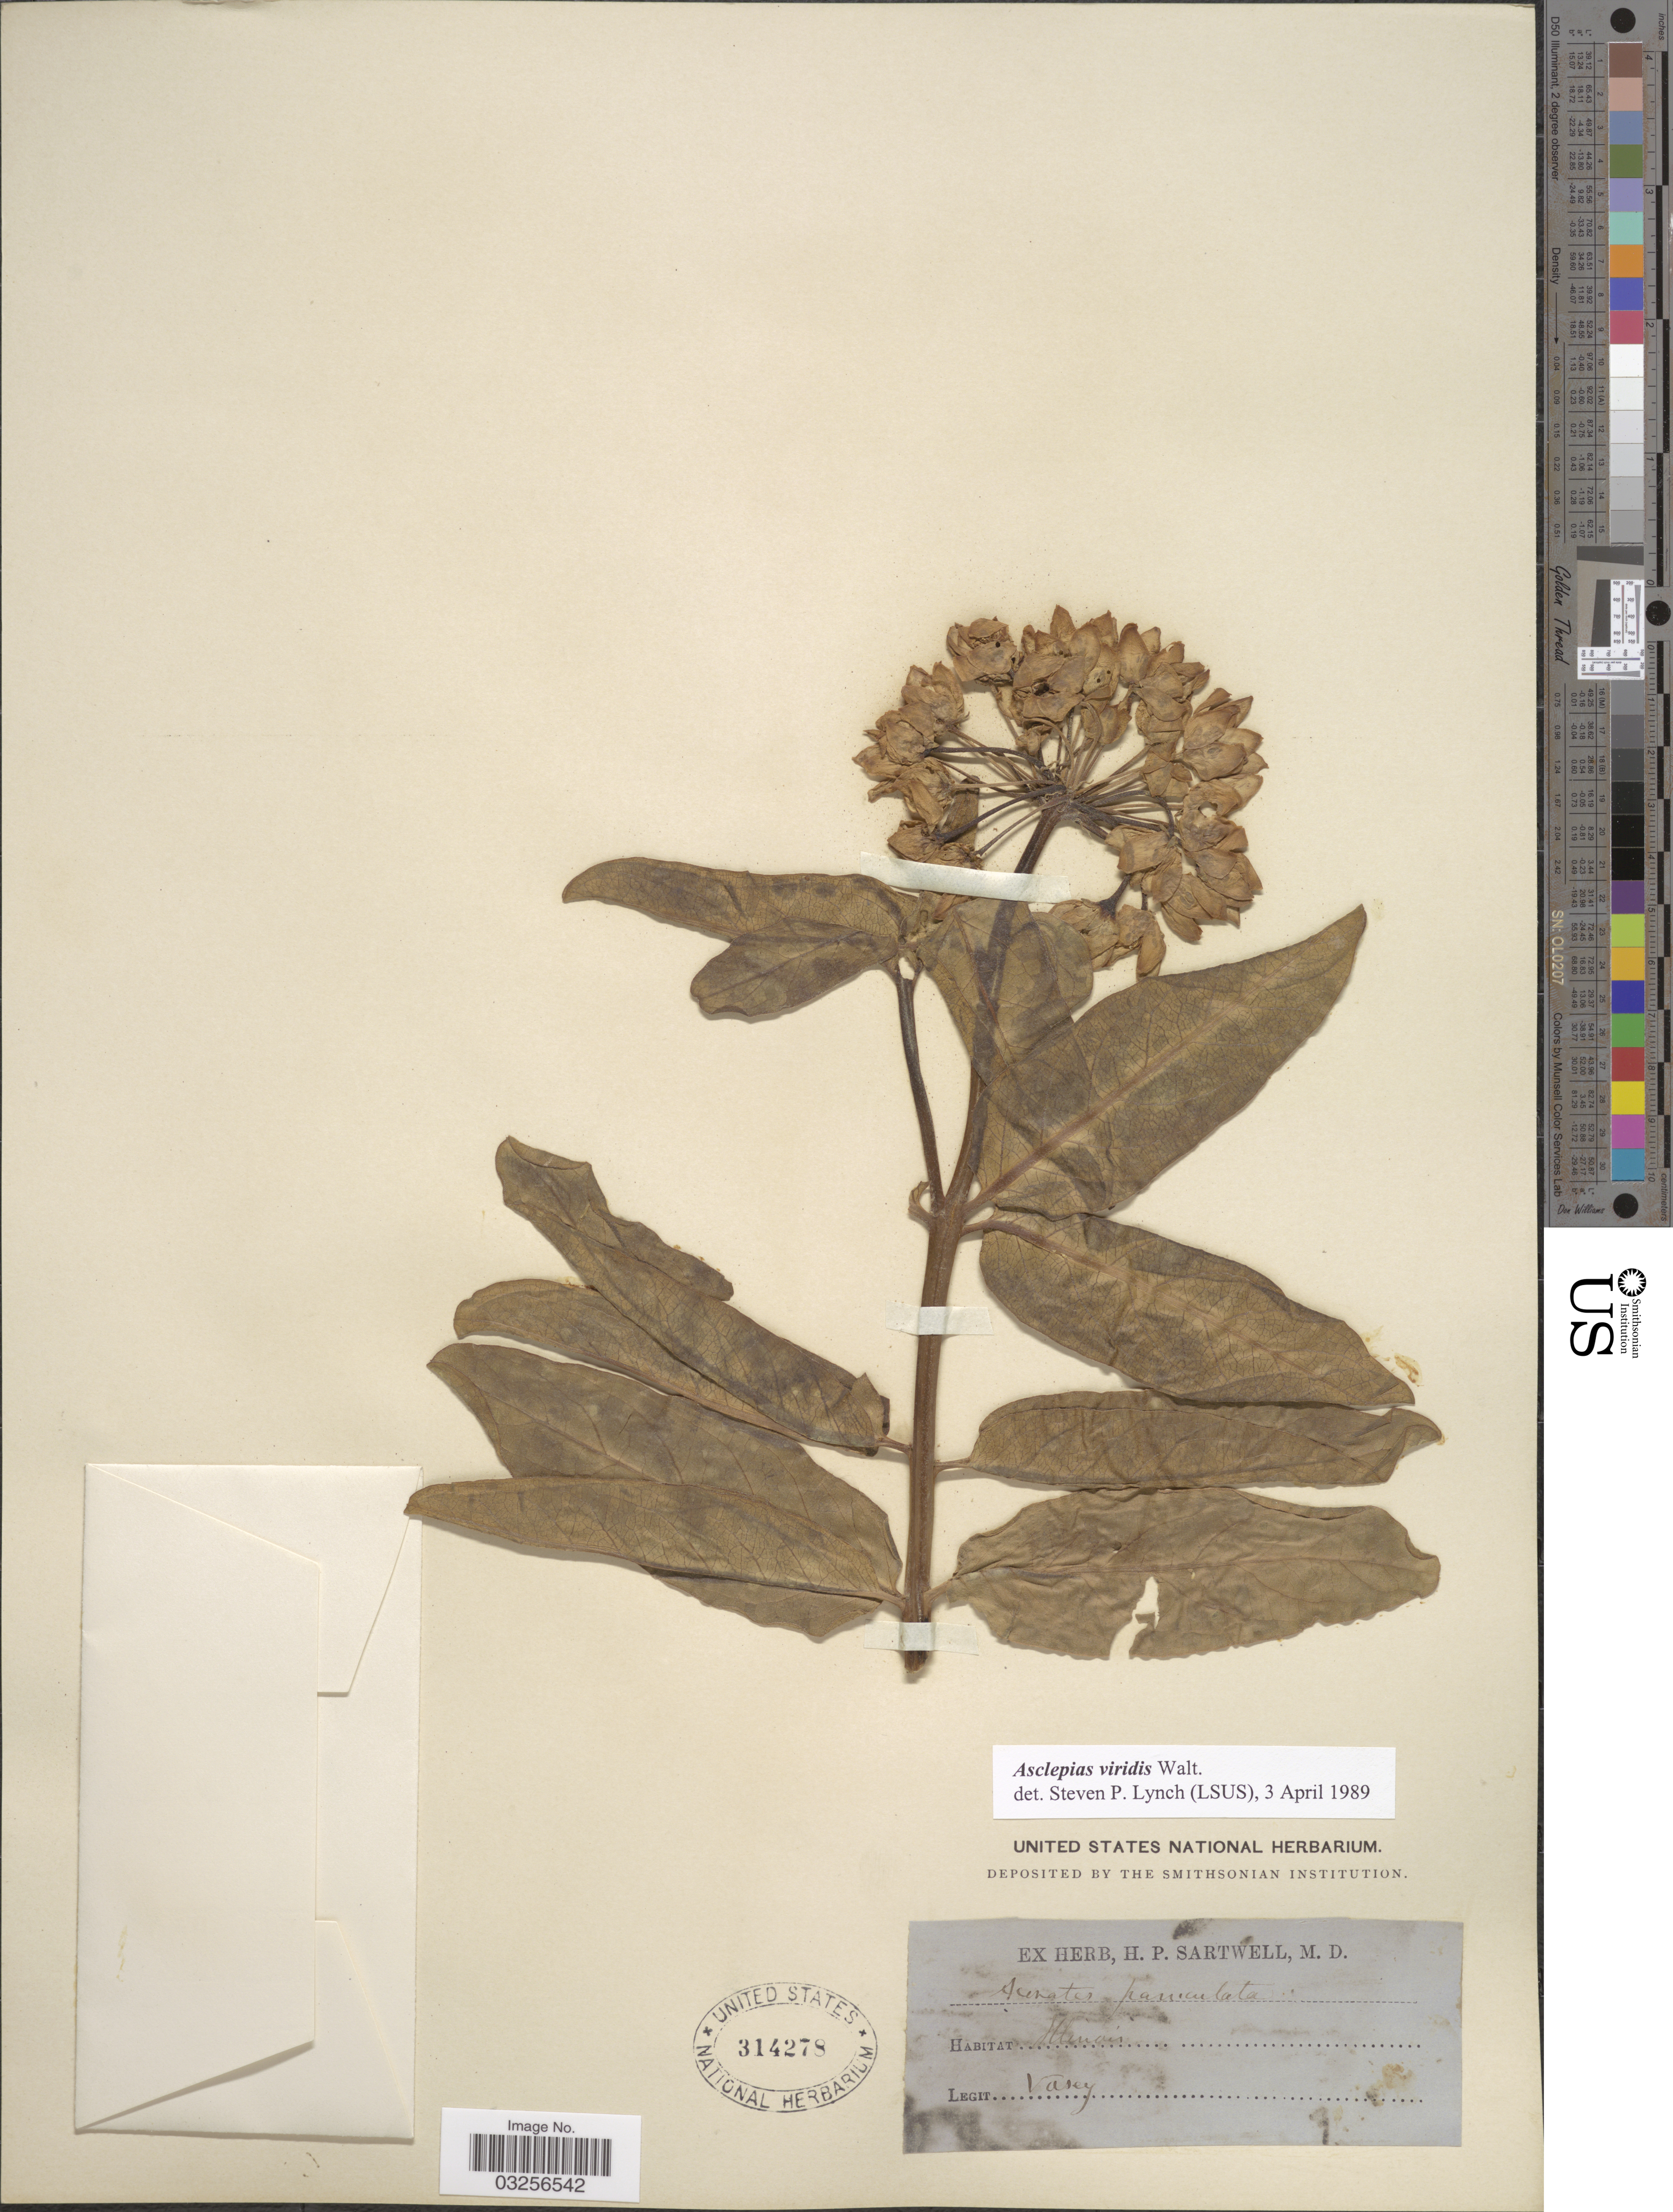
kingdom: Plantae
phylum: Tracheophyta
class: Magnoliopsida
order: Gentianales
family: Apocynaceae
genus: Asclepias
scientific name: Asclepias viridis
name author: Walter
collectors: Vasey, --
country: United States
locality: Illinois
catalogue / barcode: US 314278